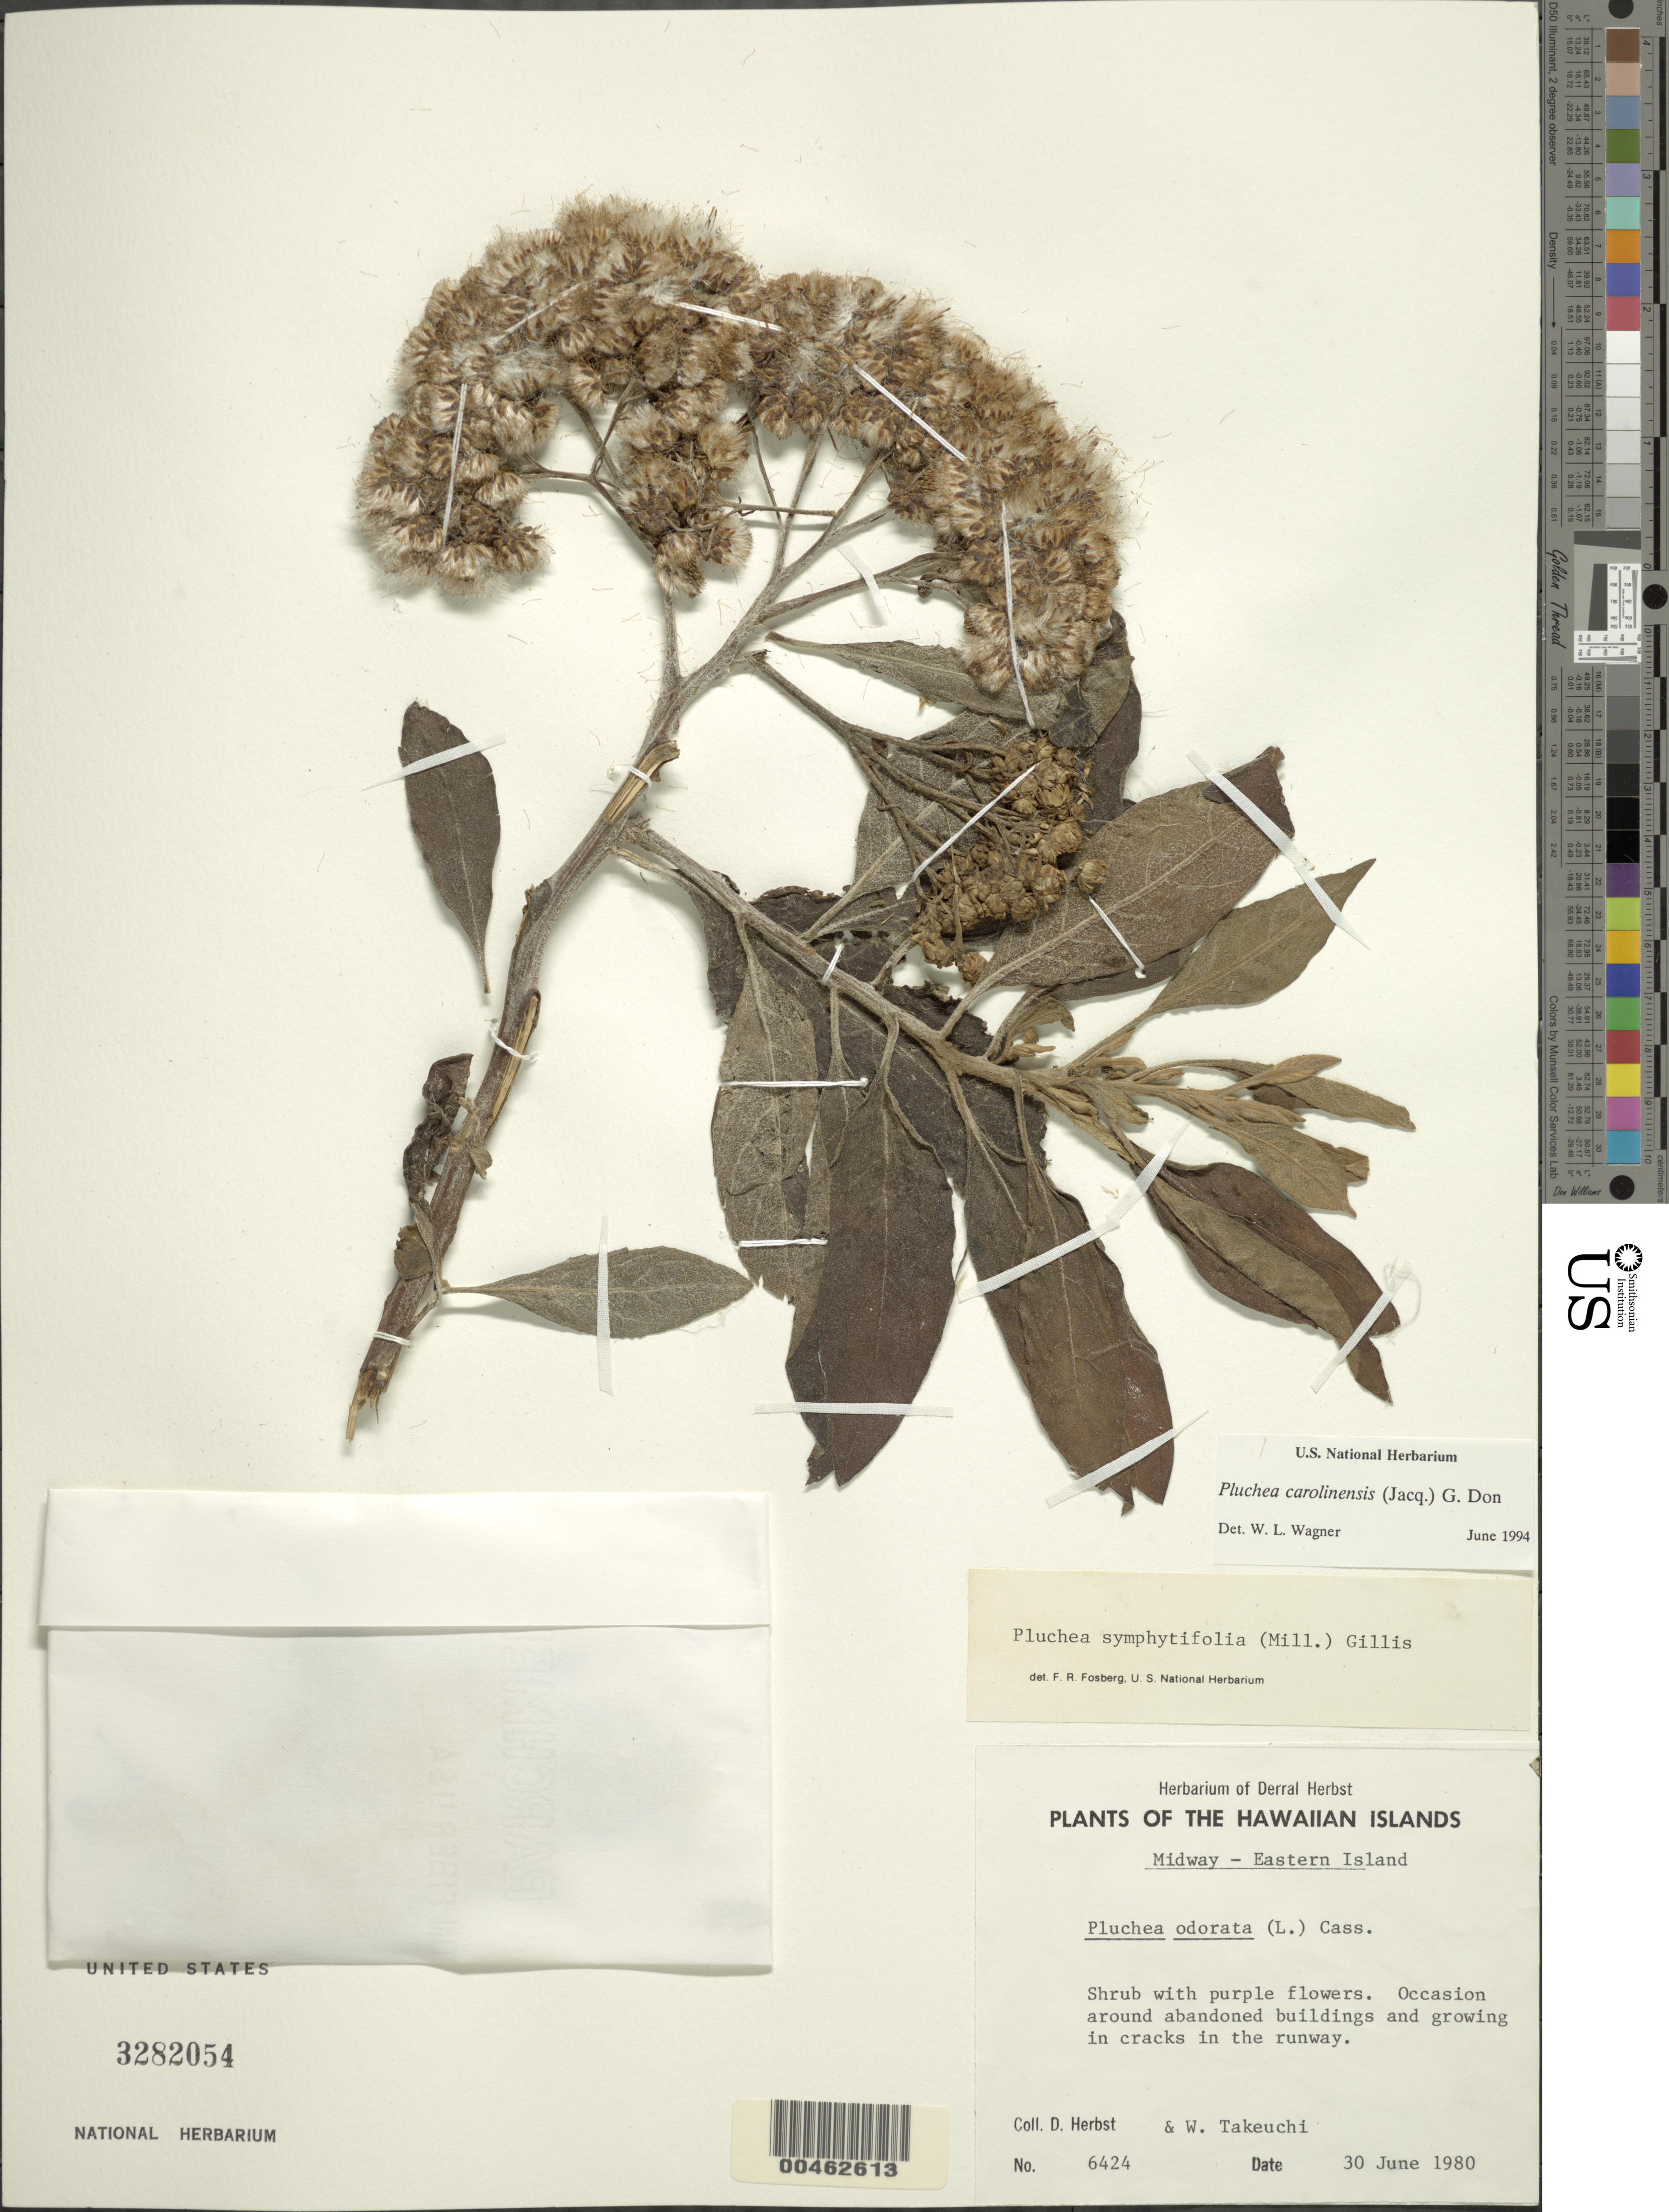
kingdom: Plantae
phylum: Tracheophyta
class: Magnoliopsida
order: Asterales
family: Asteraceae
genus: Pluchea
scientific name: Pluchea carolinensis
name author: (Jacq.) D. Don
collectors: D. R. Herbst & W. N. Takeuchi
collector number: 6424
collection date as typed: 30 Jun 1980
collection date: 1980-06-30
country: U.S. Administered Pacific Islands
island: Midway Atoll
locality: Eastern Islet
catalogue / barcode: US 3282054